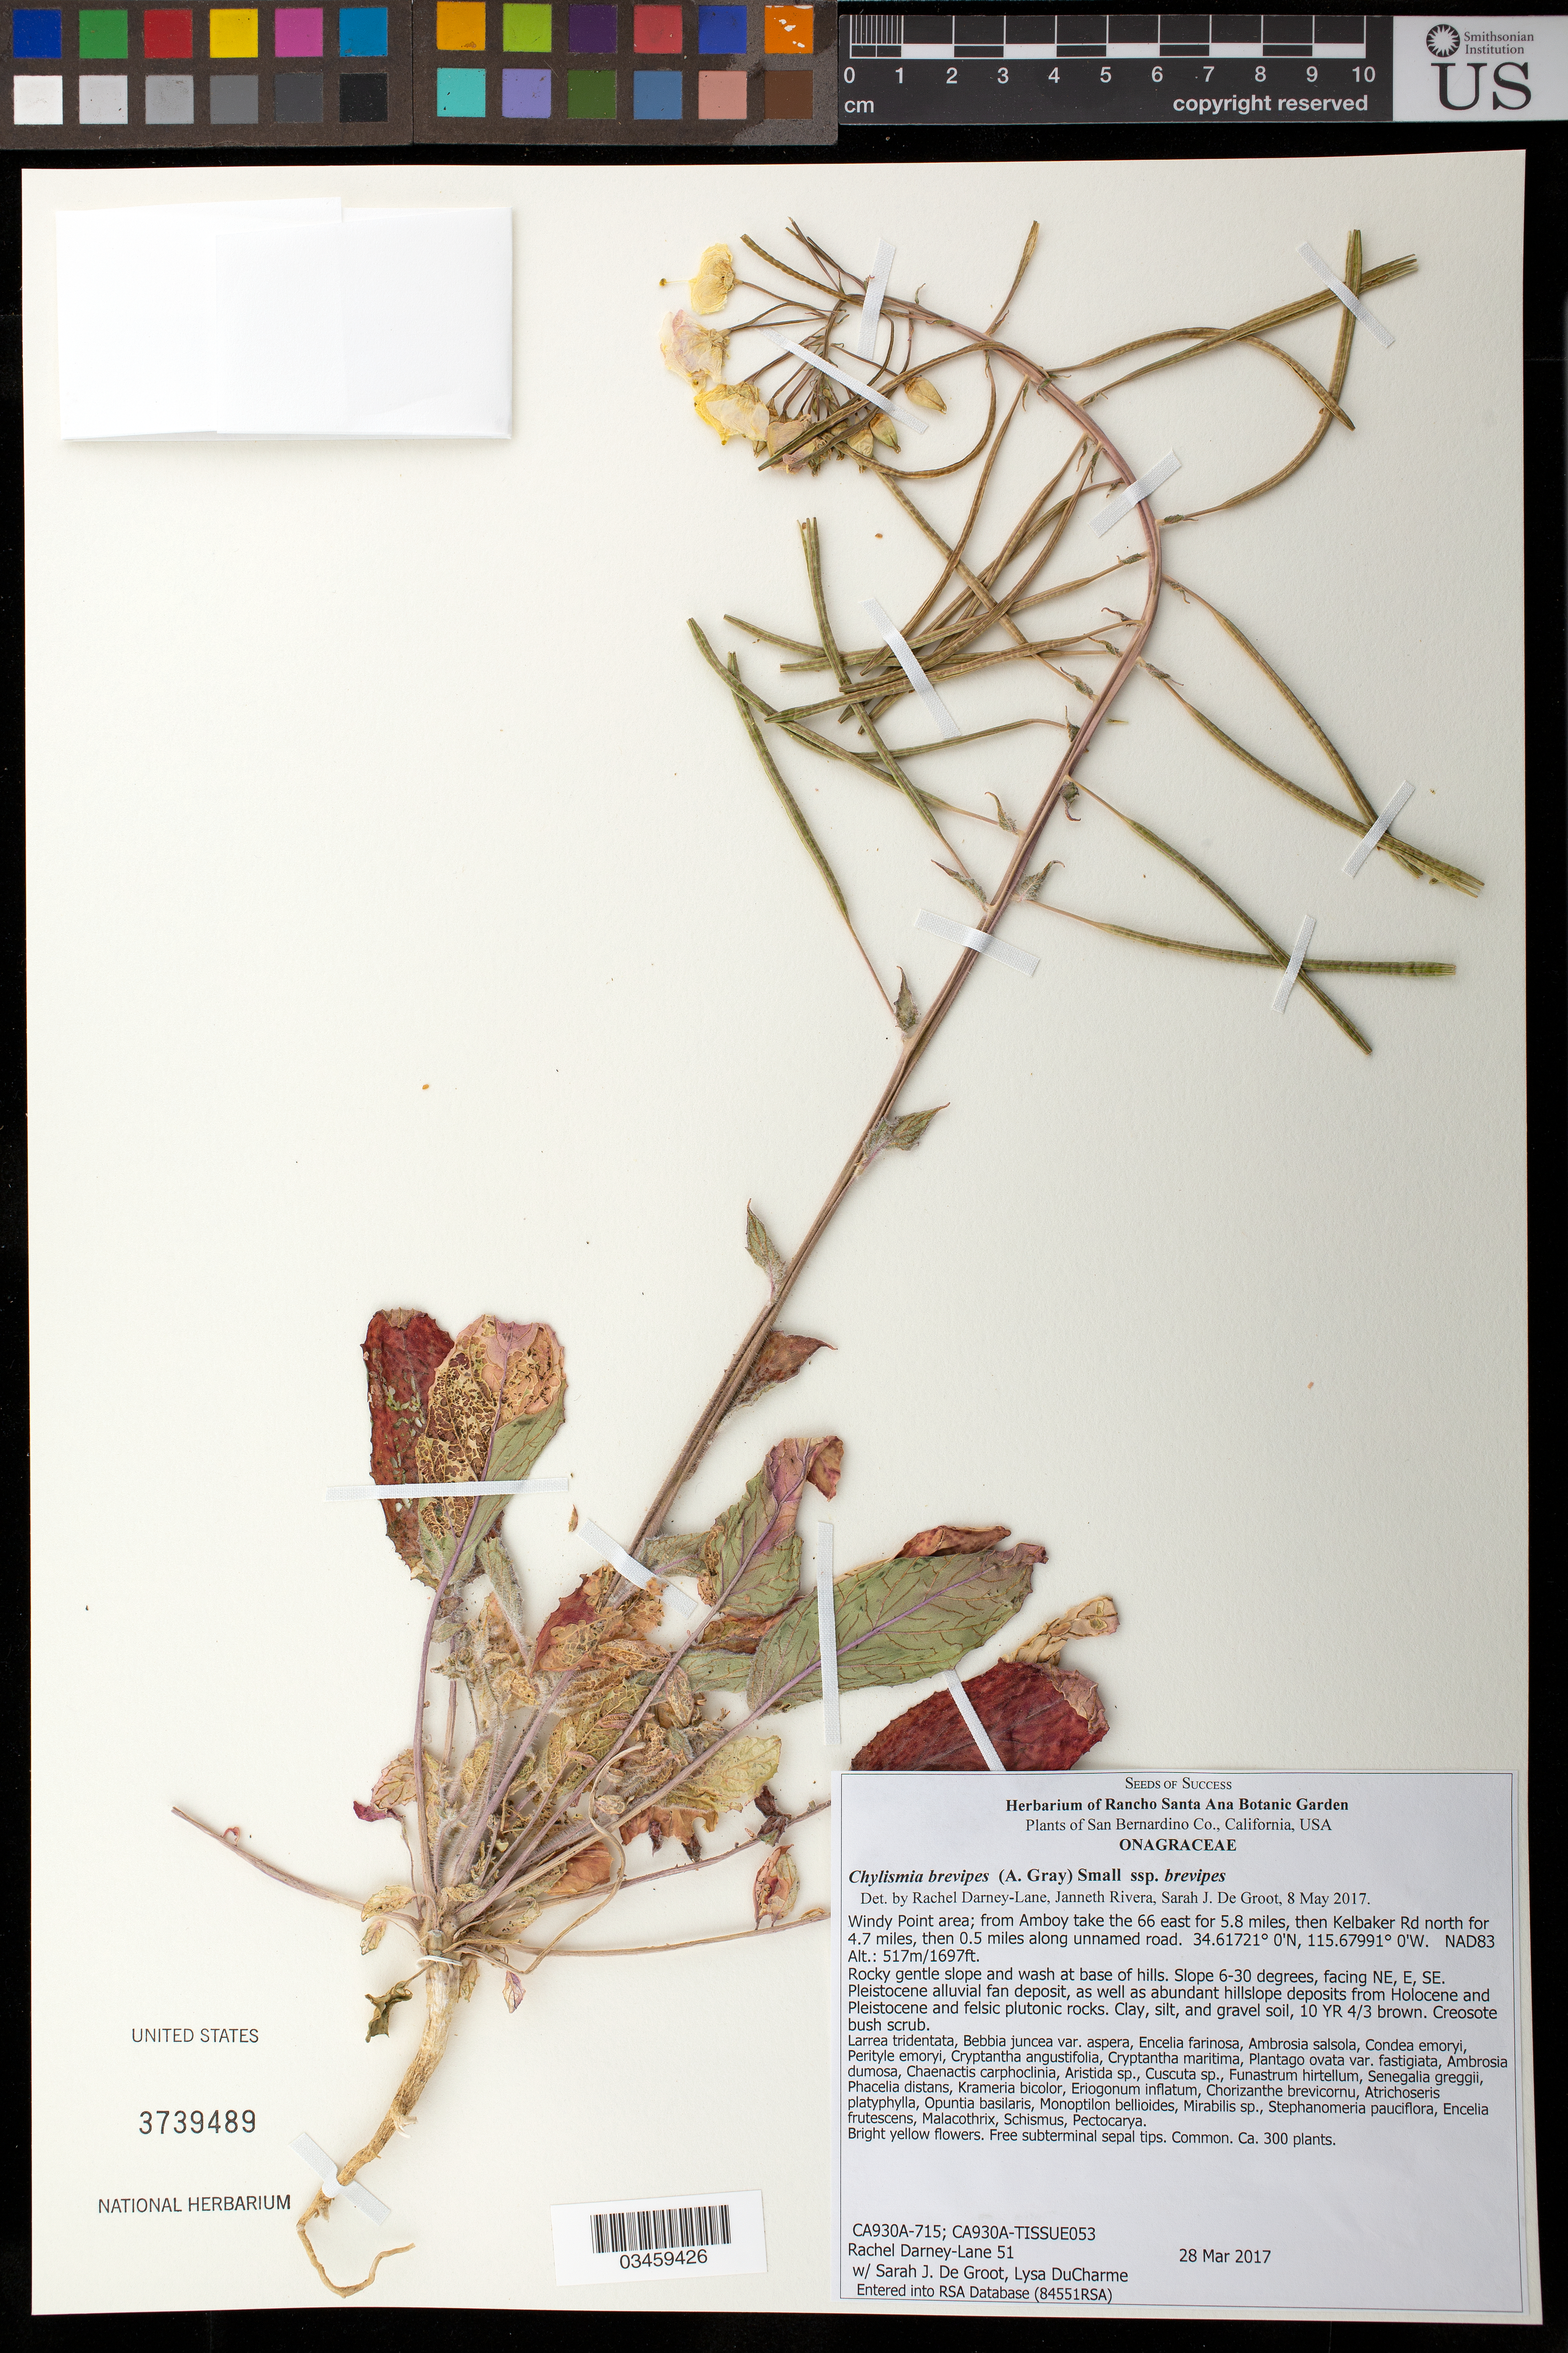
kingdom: Plantae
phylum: Tracheophyta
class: Magnoliopsida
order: Myrtales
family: Onagraceae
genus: Chylismia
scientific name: Chylismia brevipes subsp. brevipes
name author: (A. Gray) Small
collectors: R. Darney-Lane & S. De Groot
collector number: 51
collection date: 2017-03-28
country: United States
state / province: California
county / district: San Bernardino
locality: Windy Point area, from Amboy take the 66 E for 5.8 mi, then Kelbaker Rd N for 4.7 mi., then 0.5 mi. along unnamed road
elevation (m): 517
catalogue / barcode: US 3739489